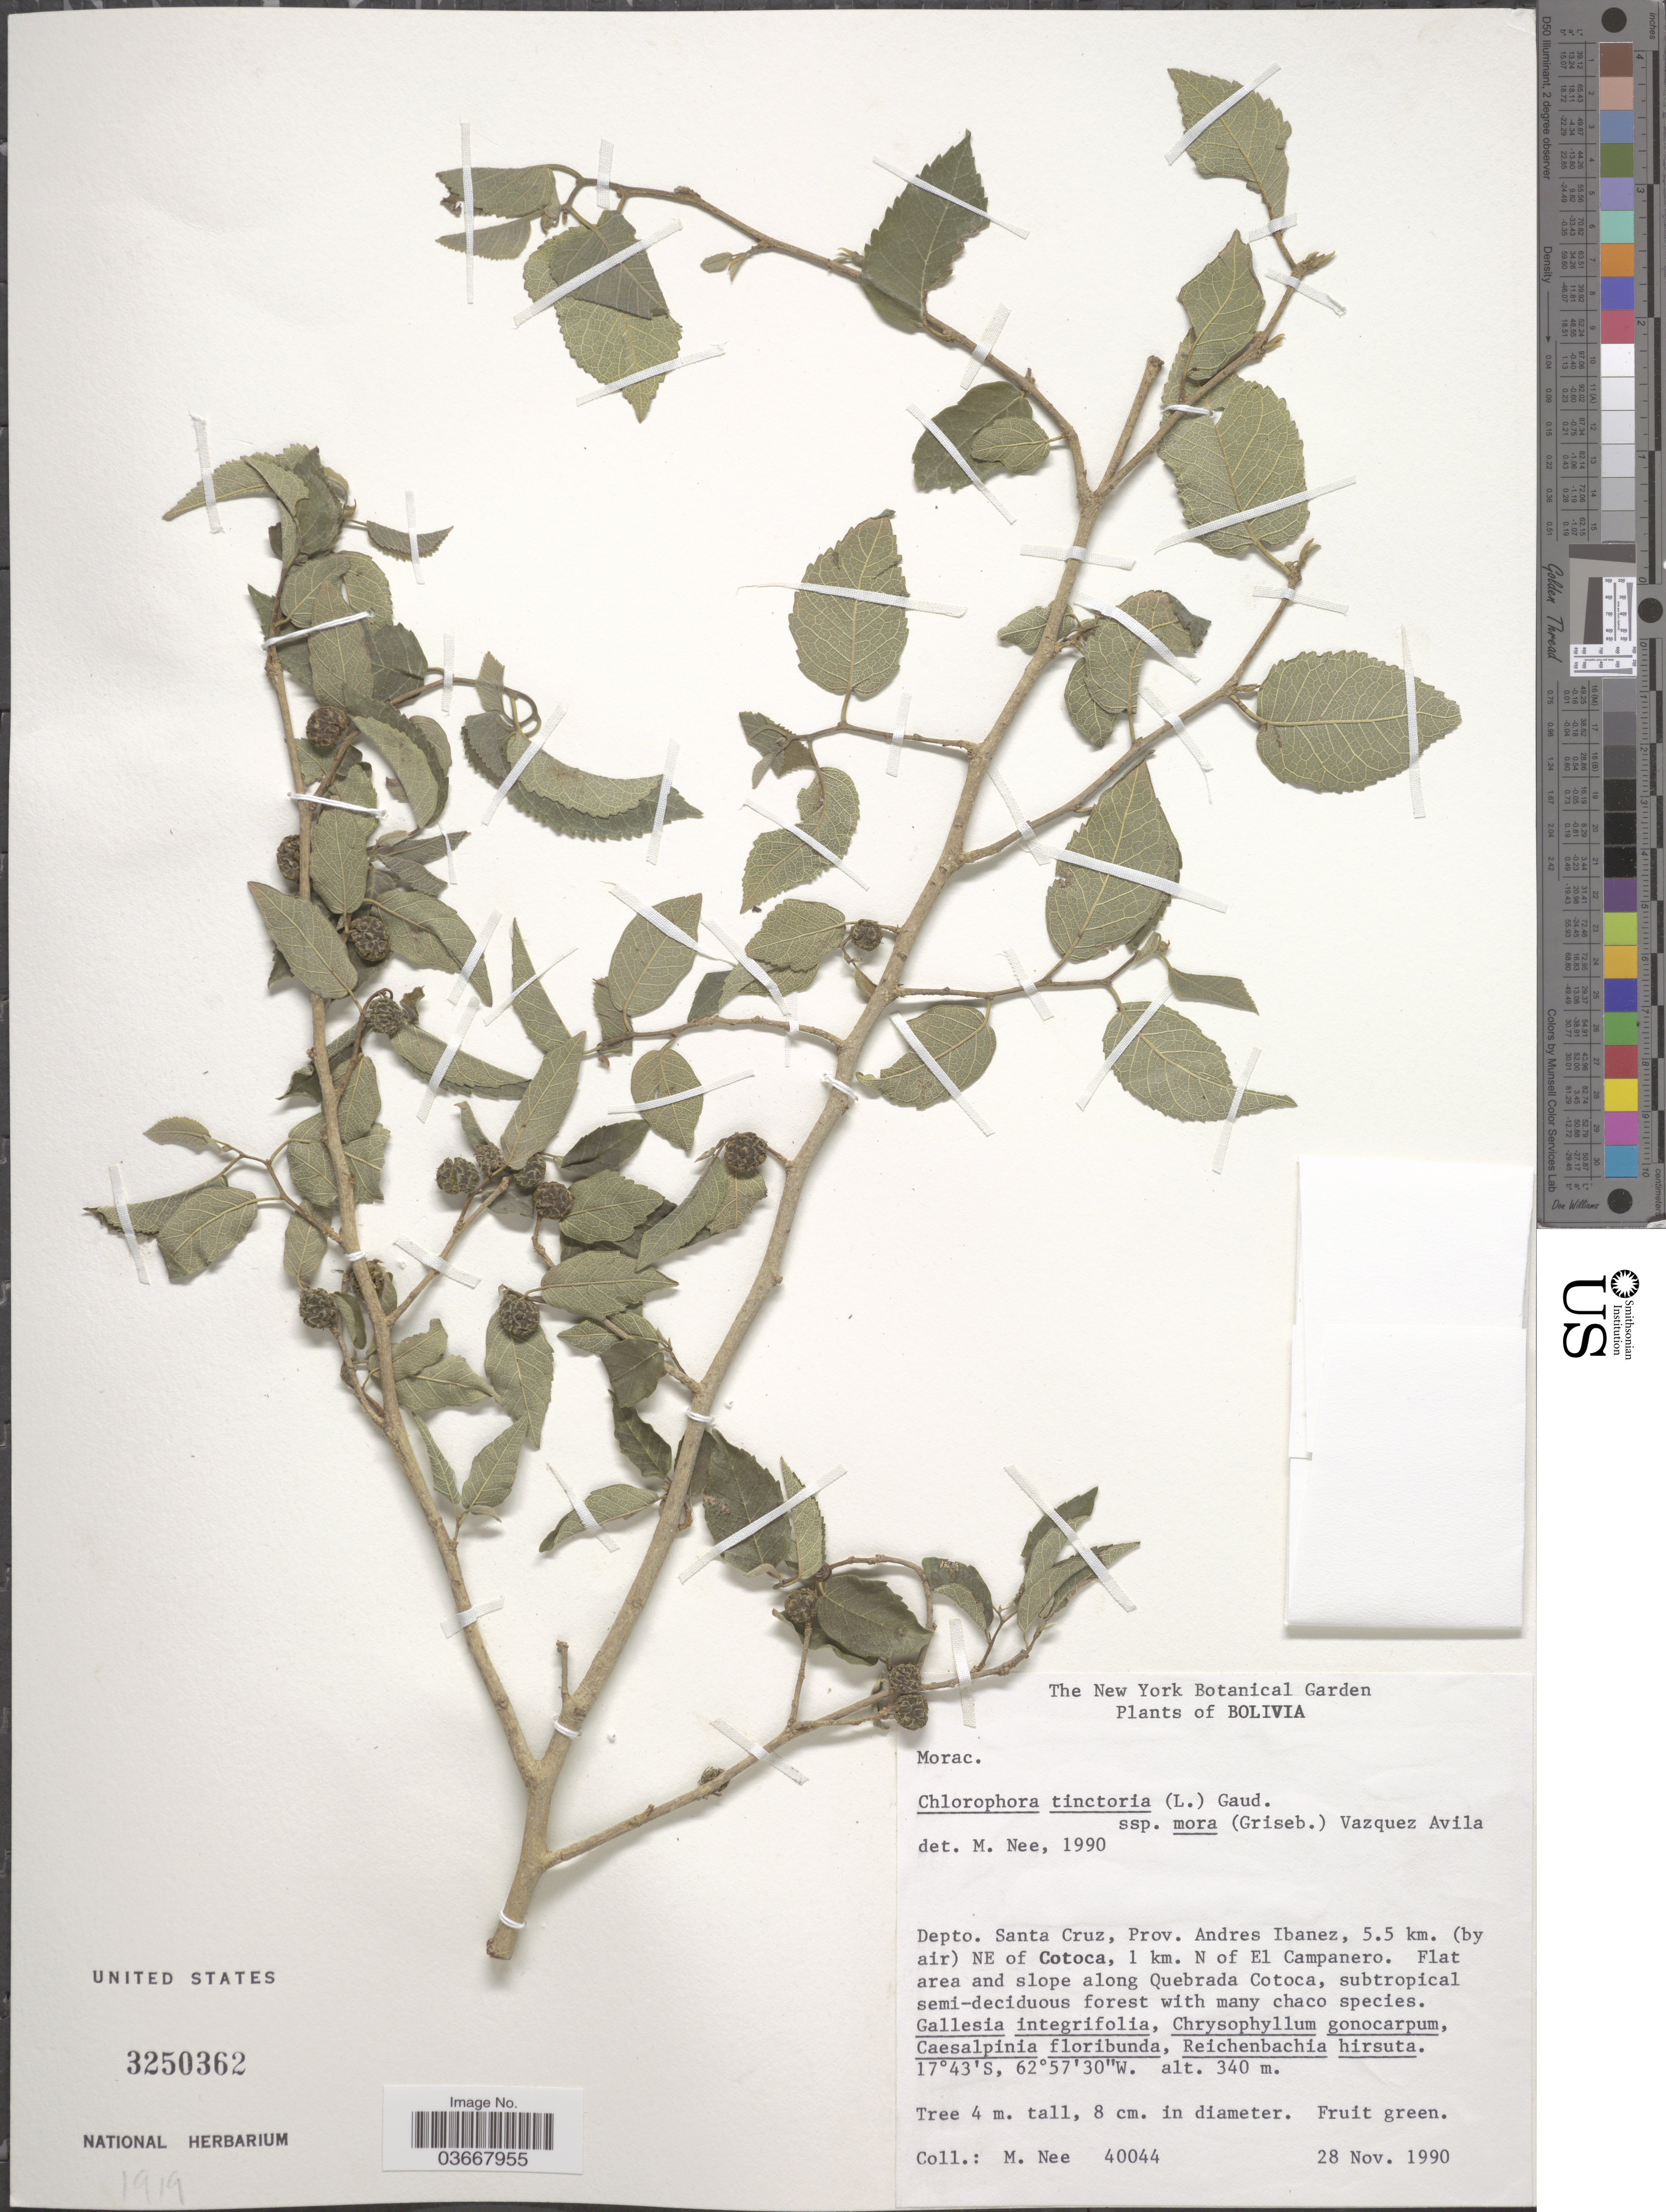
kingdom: Plantae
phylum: Tracheophyta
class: Magnoliopsida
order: Rosales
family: Moraceae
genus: Maclura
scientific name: Maclura tinctoria subsp. mora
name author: (Griseb.) Vázq. Avila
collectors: M. Nee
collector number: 40044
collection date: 1990-11-28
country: Bolivia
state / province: Santa Cruz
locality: Depto. Santa Cruz, Prov. Andres Ibanez, 5.5 km. (by air) NE of Cotoca, 1 km. N of El Campanero.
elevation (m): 340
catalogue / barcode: US 3250362